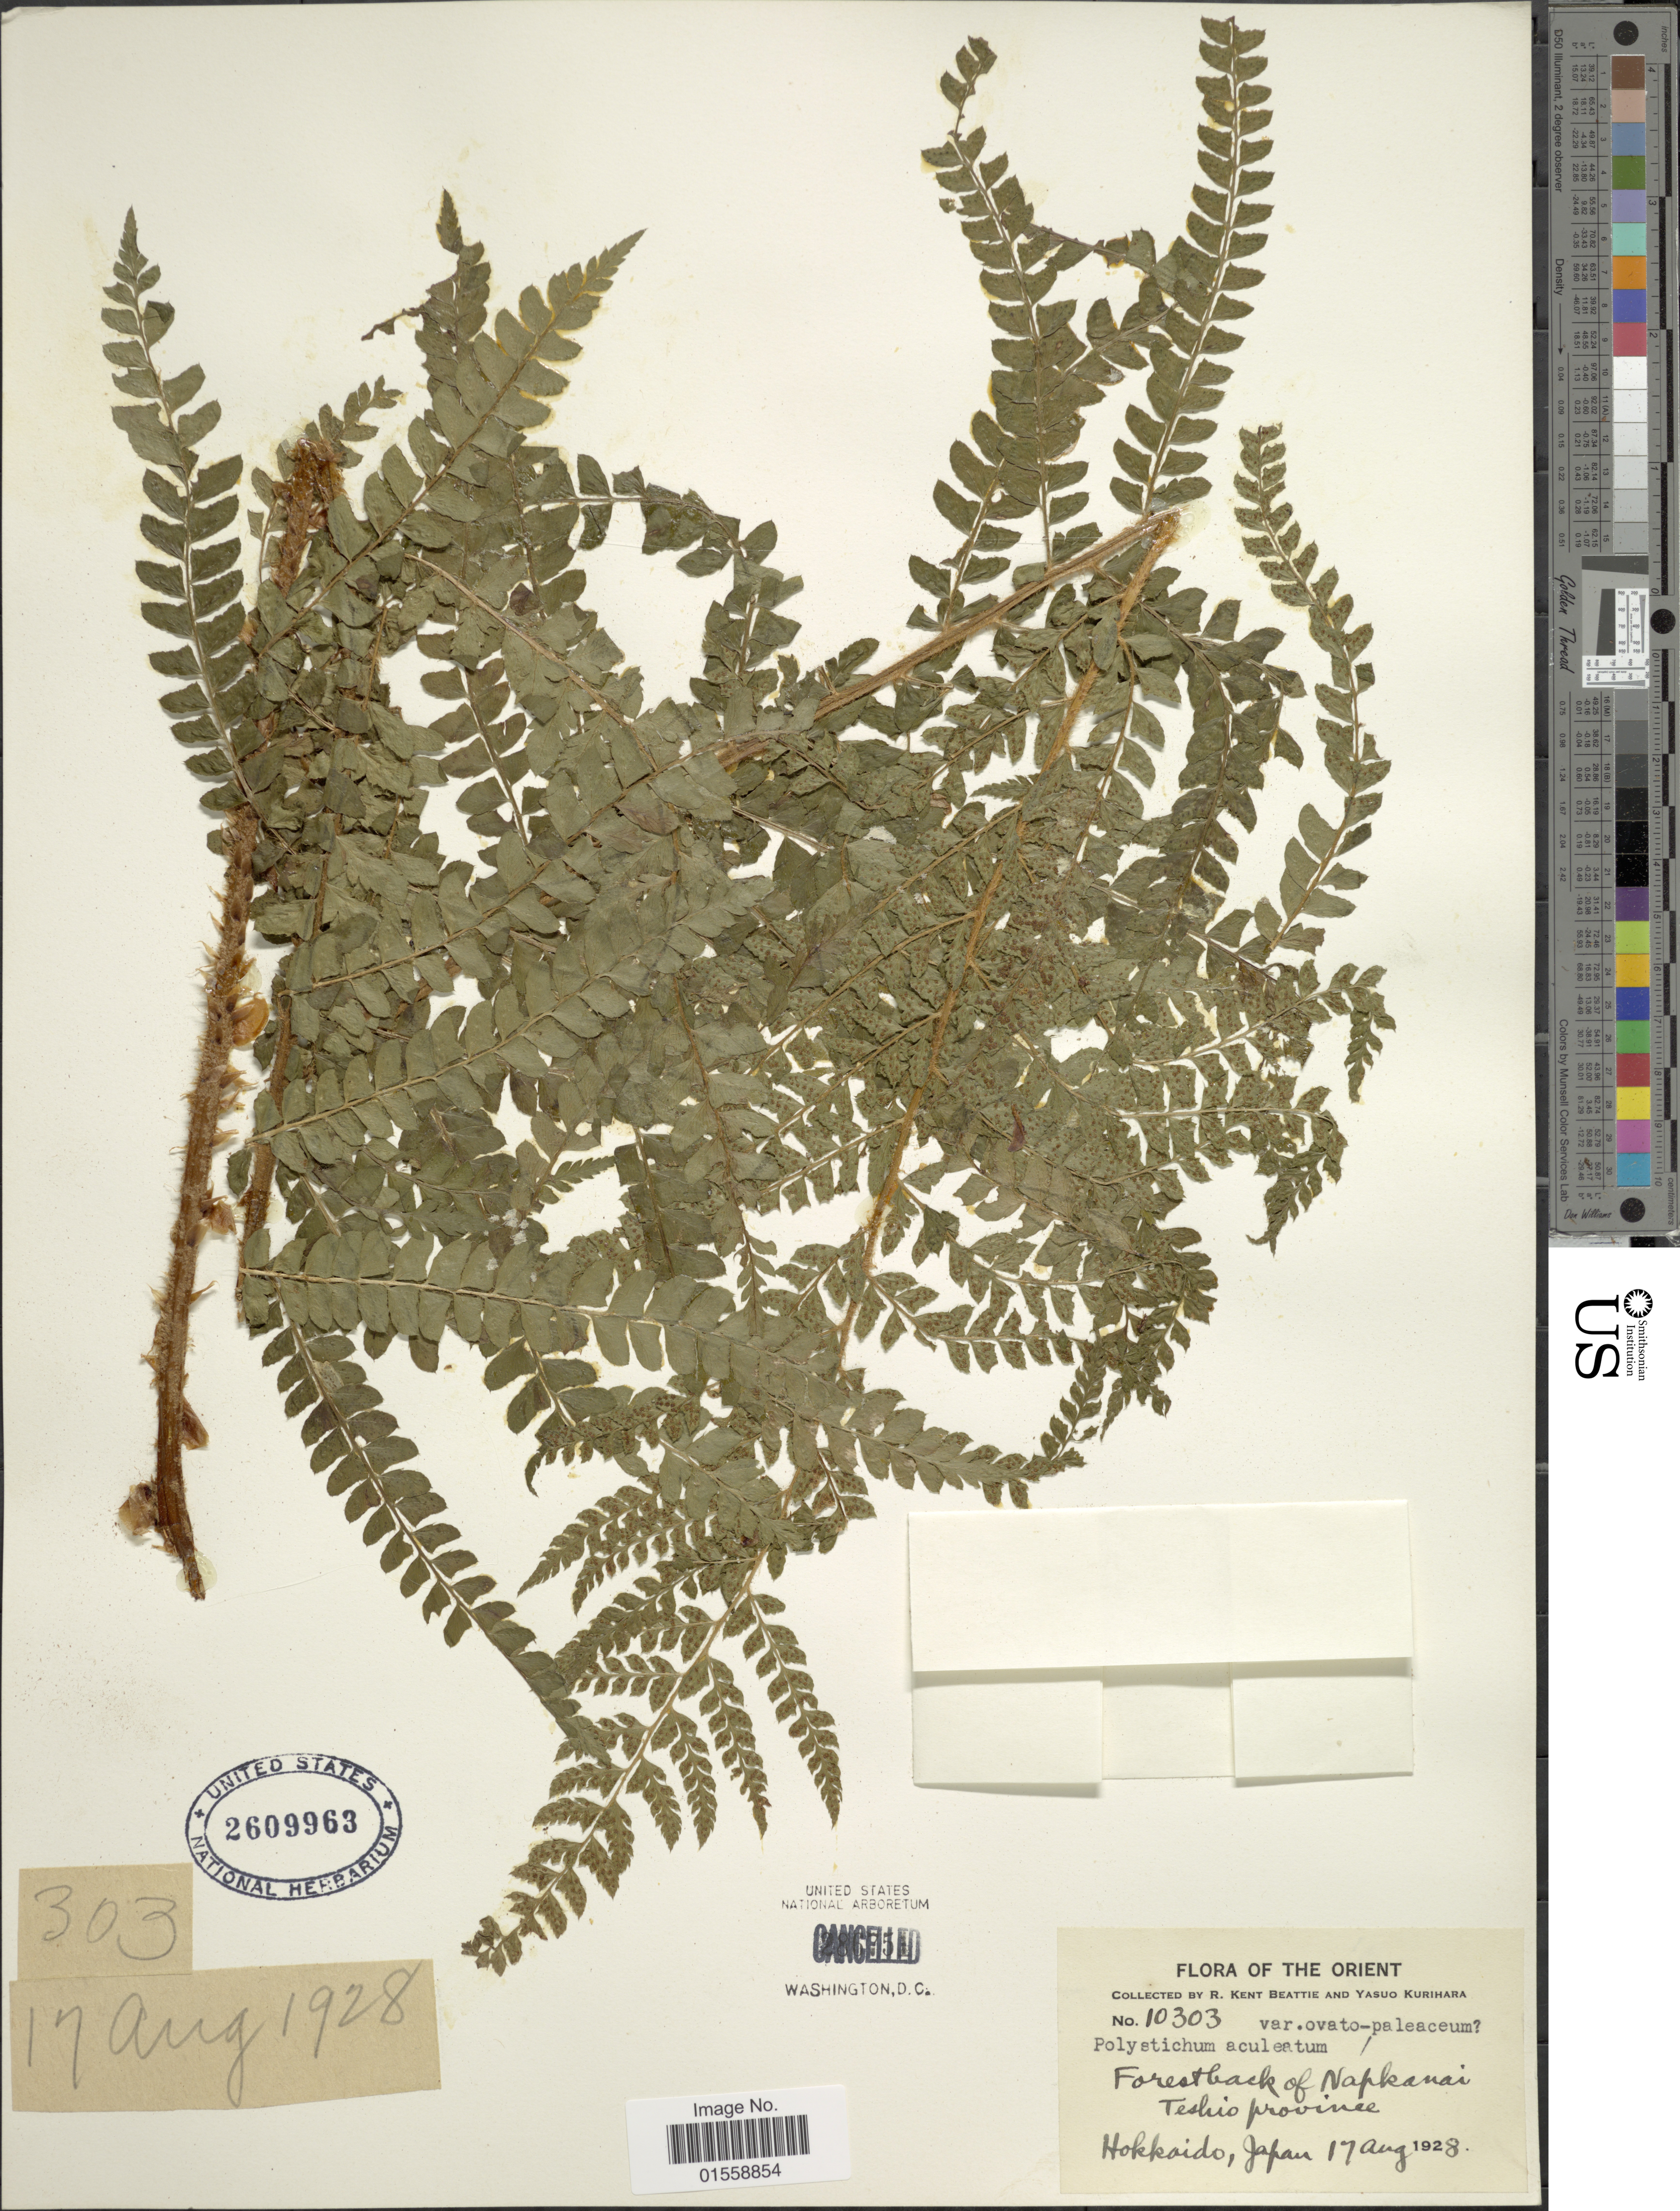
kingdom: Plantae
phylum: Tracheophyta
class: Polypodiopsida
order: Polypodiales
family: Dryopteridaceae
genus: Polystichum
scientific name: Polystichum aculeatum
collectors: R. K. Beattie & Y. Kurihara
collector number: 10303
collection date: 1928-08-17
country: Japan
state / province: Hokkaidō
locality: The Orient, Hokkaido, Jappan, Forestback of Napkanai Teshio Province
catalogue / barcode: US 2609963